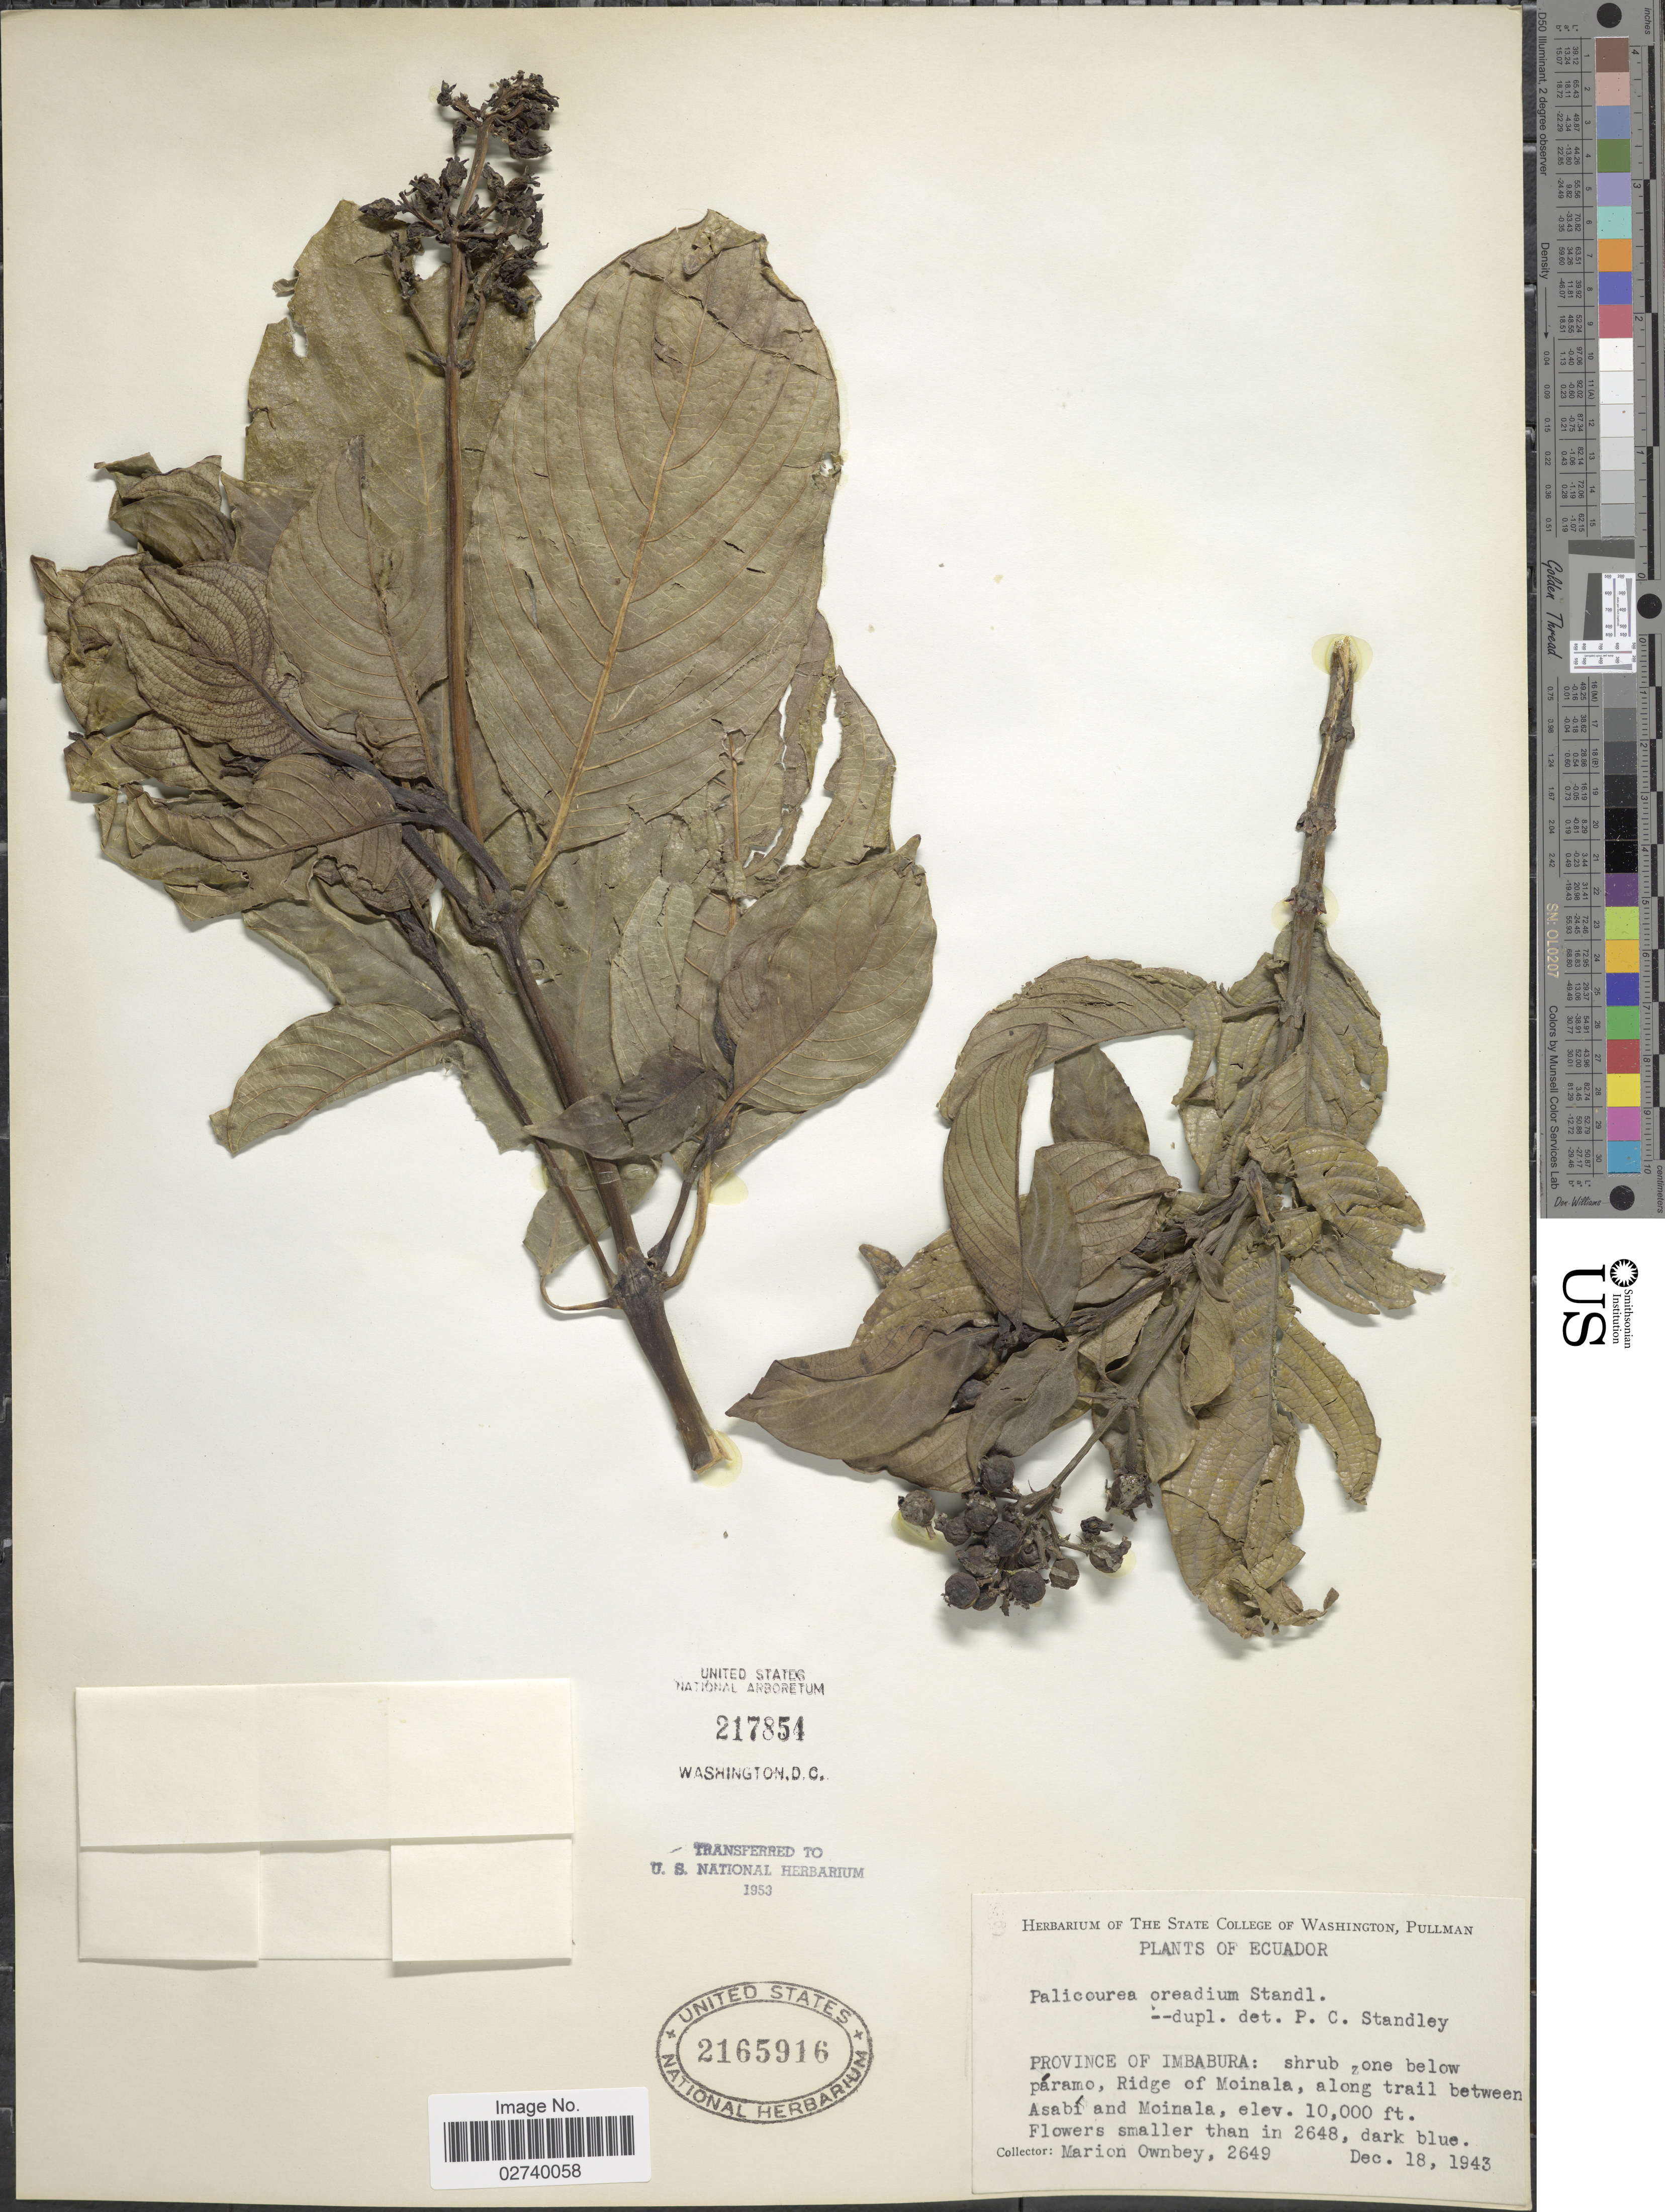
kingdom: Plantae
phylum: Tracheophyta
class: Magnoliopsida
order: Gentianales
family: Rubiaceae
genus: Palicourea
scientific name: Palicourea lineata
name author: Benth.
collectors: F. M. Ownbey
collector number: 2649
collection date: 1943-12-18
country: Ecuador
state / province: Imbabura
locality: Below páramo, Ridge of Moinala, along trail between Asabí and Moinala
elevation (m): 3048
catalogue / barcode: US 2165916